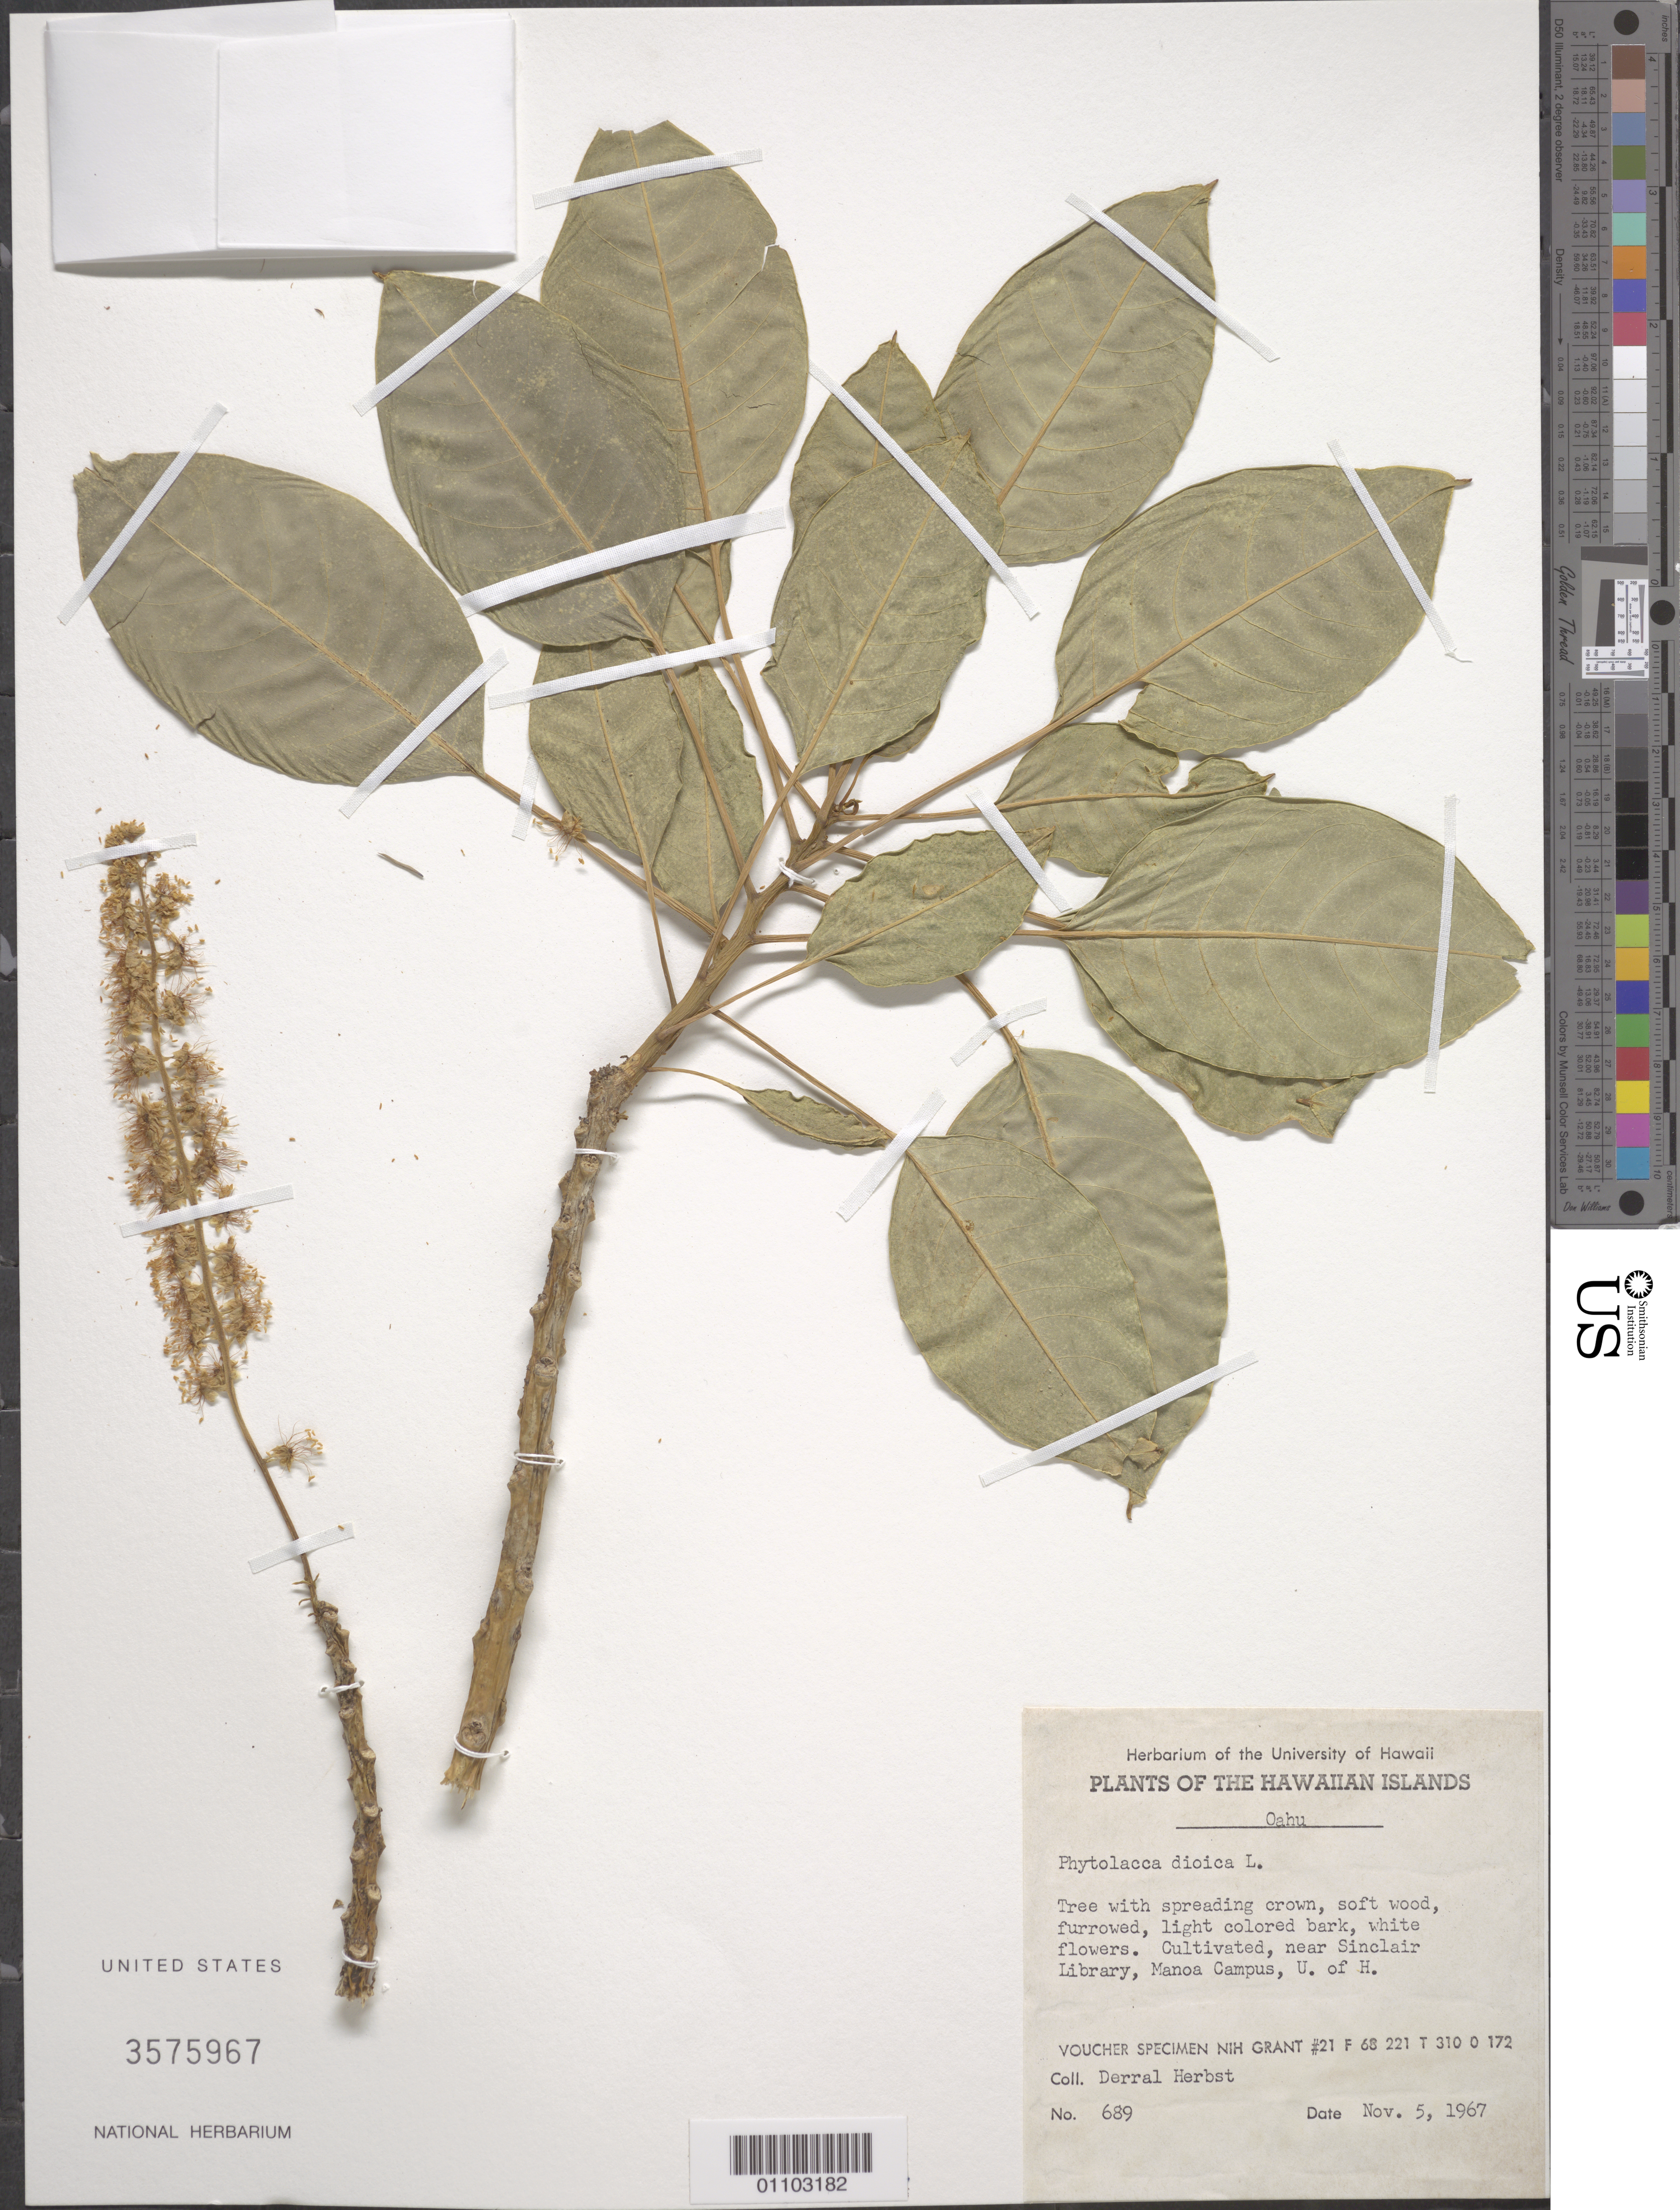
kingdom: Plantae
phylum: Tracheophyta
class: Magnoliopsida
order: Caryophyllales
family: Phytolaccaceae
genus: Phytolacca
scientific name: Phytolacca dioica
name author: L.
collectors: D. R. Herbst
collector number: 689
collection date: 1967-11-05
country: United States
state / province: Hawaii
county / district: Honolulu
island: Oahu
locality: Cultivated, near Sinclair Library, Manoa Campus, U. of H.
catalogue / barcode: US 3575967